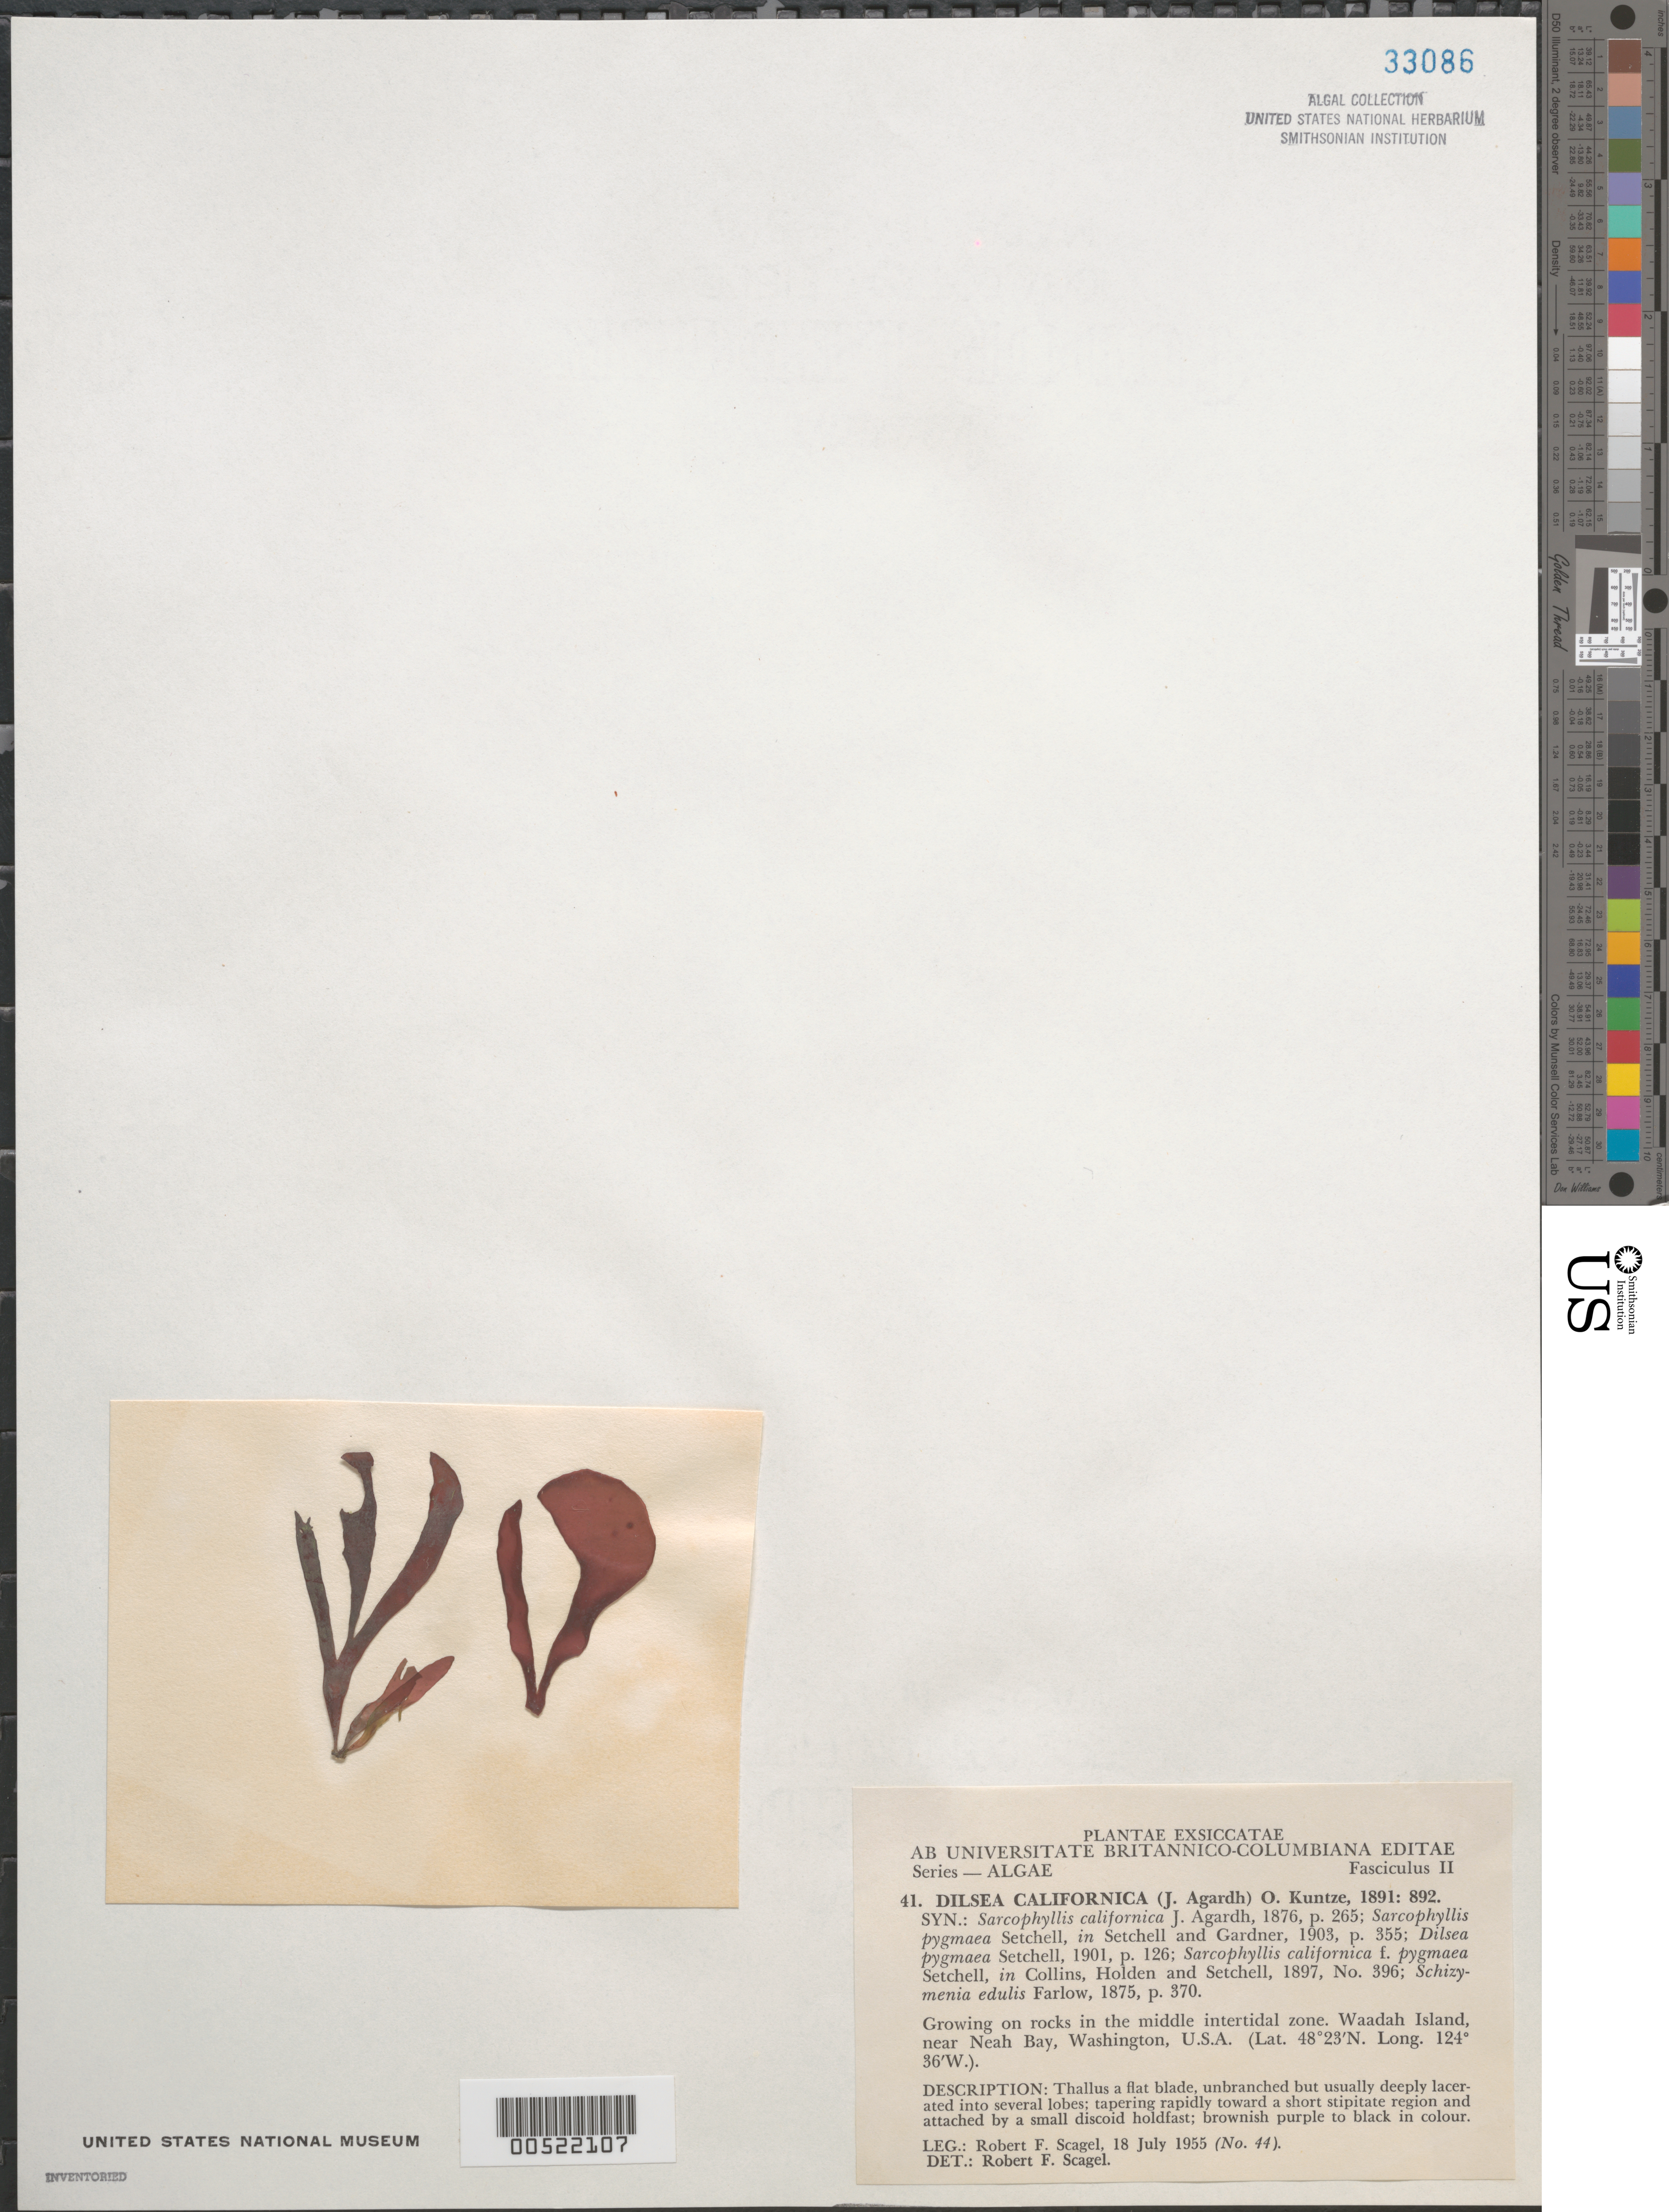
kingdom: Plantae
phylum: Rhodophyta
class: Florideophyceae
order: Gigartinales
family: Dumontiaceae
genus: Dilsea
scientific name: Dilsea californica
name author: (J. Agardh) Kuntze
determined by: Scagel, R. F.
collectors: R. F. Scagel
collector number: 44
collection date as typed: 18 Jul 1955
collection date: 1955-07-18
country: United States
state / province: Washington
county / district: Clallam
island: Waadah Island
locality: Near Neah Bay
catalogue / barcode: US 33086